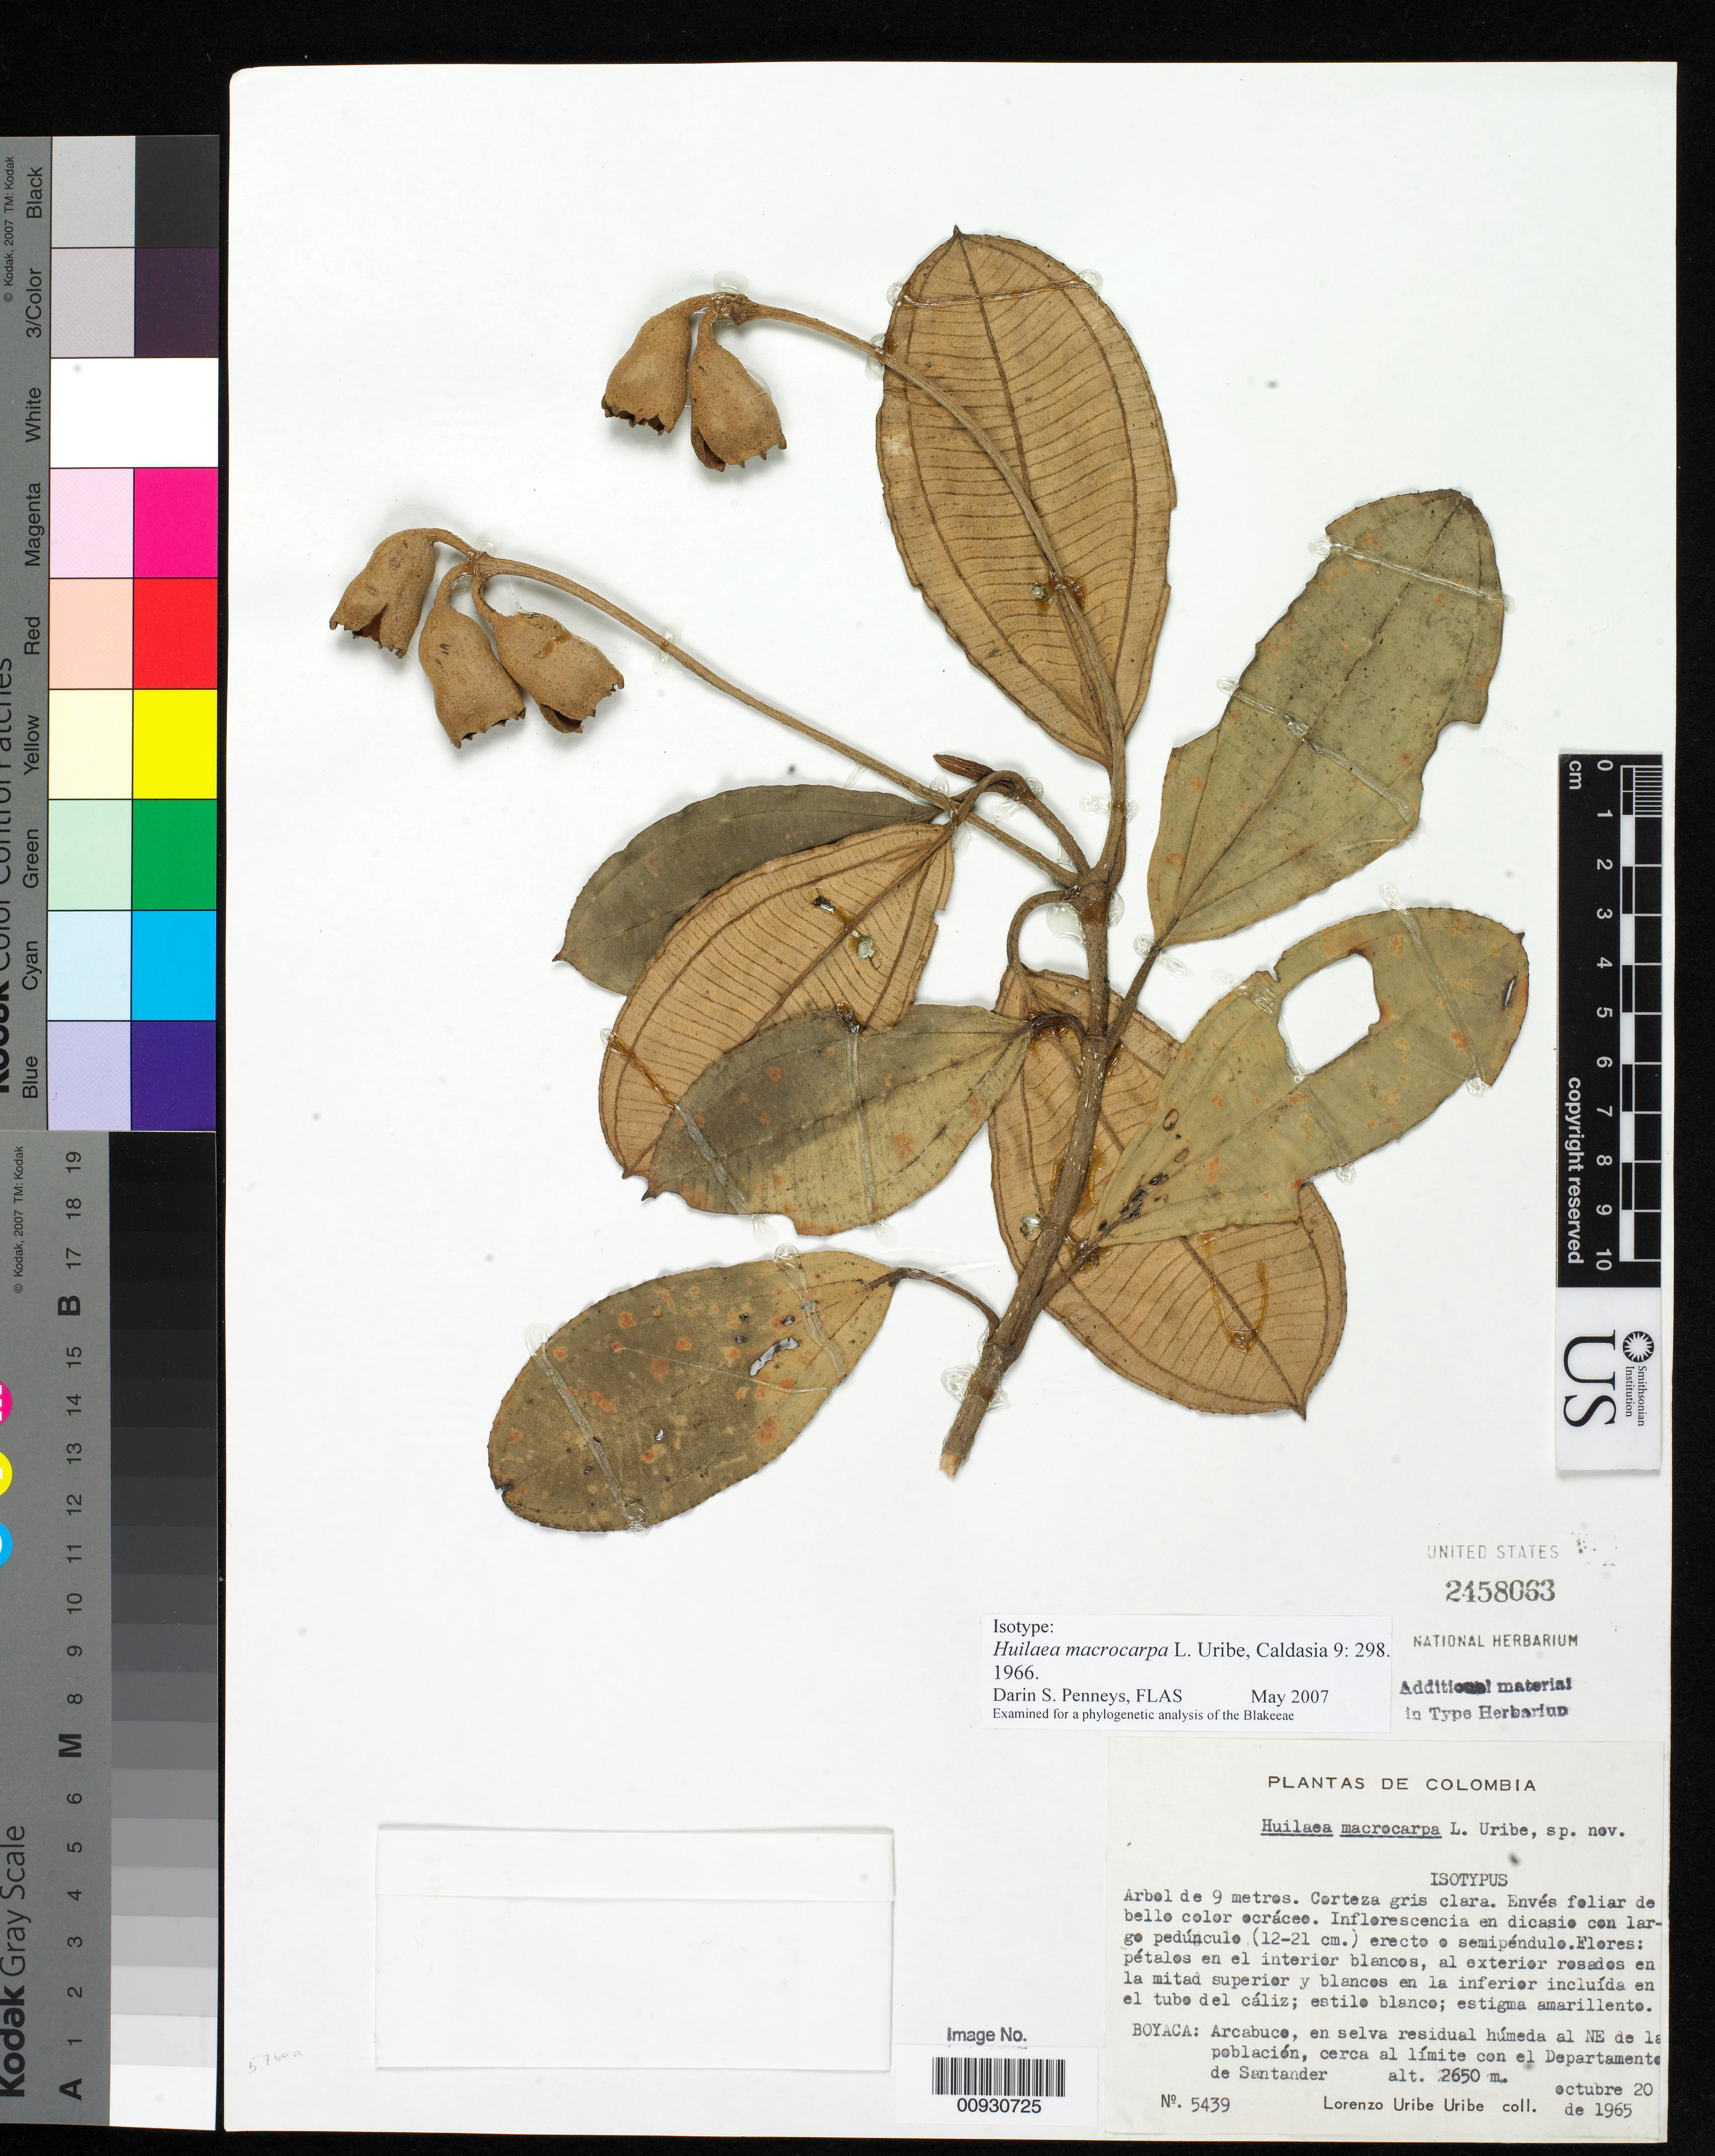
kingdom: Plantae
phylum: Tracheophyta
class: Magnoliopsida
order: Myrtales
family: Melastomataceae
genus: Huilaea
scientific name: Huilaea macrocarpa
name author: L. Uribe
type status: Isotype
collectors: L. Uribe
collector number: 5439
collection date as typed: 20 Oct 1965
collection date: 1965-10-20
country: Colombia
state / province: Boyacá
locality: Arcabuco.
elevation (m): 2650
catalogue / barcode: US 2458063